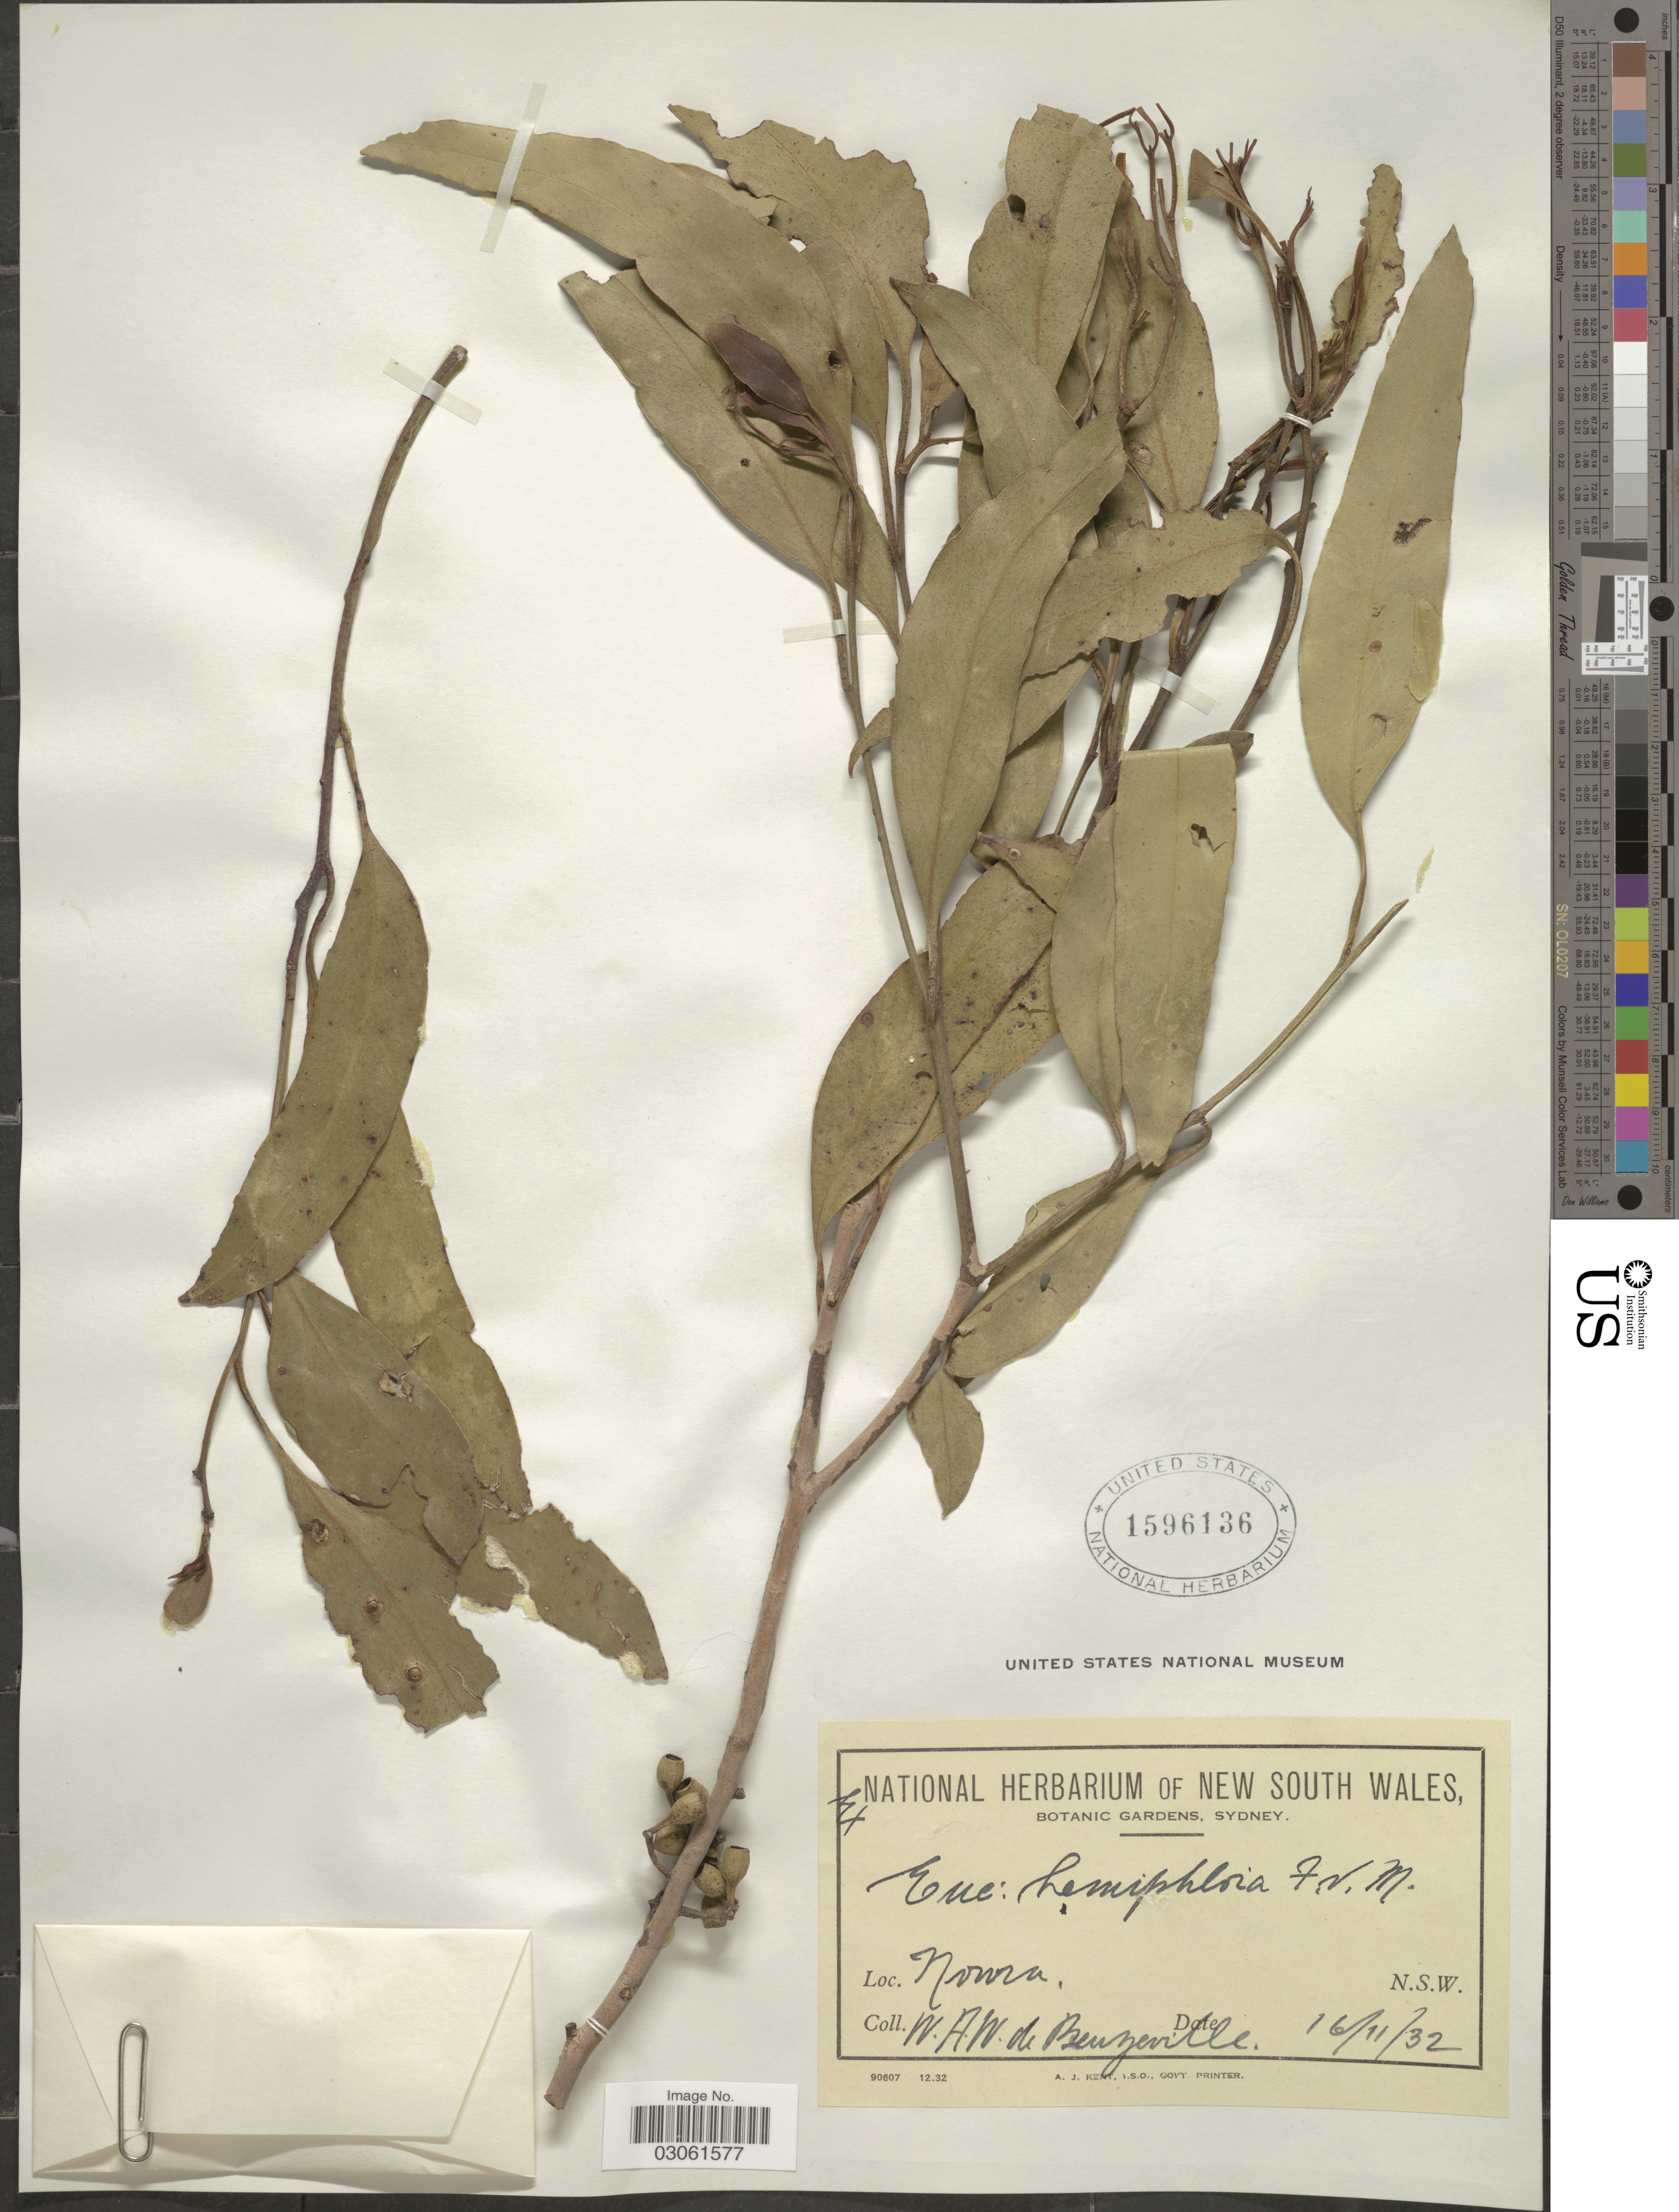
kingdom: Plantae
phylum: Tracheophyta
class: Magnoliopsida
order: Myrtales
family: Myrtaceae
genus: Eucalyptus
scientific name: Eucalyptus moluccana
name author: Roxb.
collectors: W. Beuzeville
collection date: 1932-11-16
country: Australia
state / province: New South Wales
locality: Nowra, N. S. W.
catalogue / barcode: US 1596136